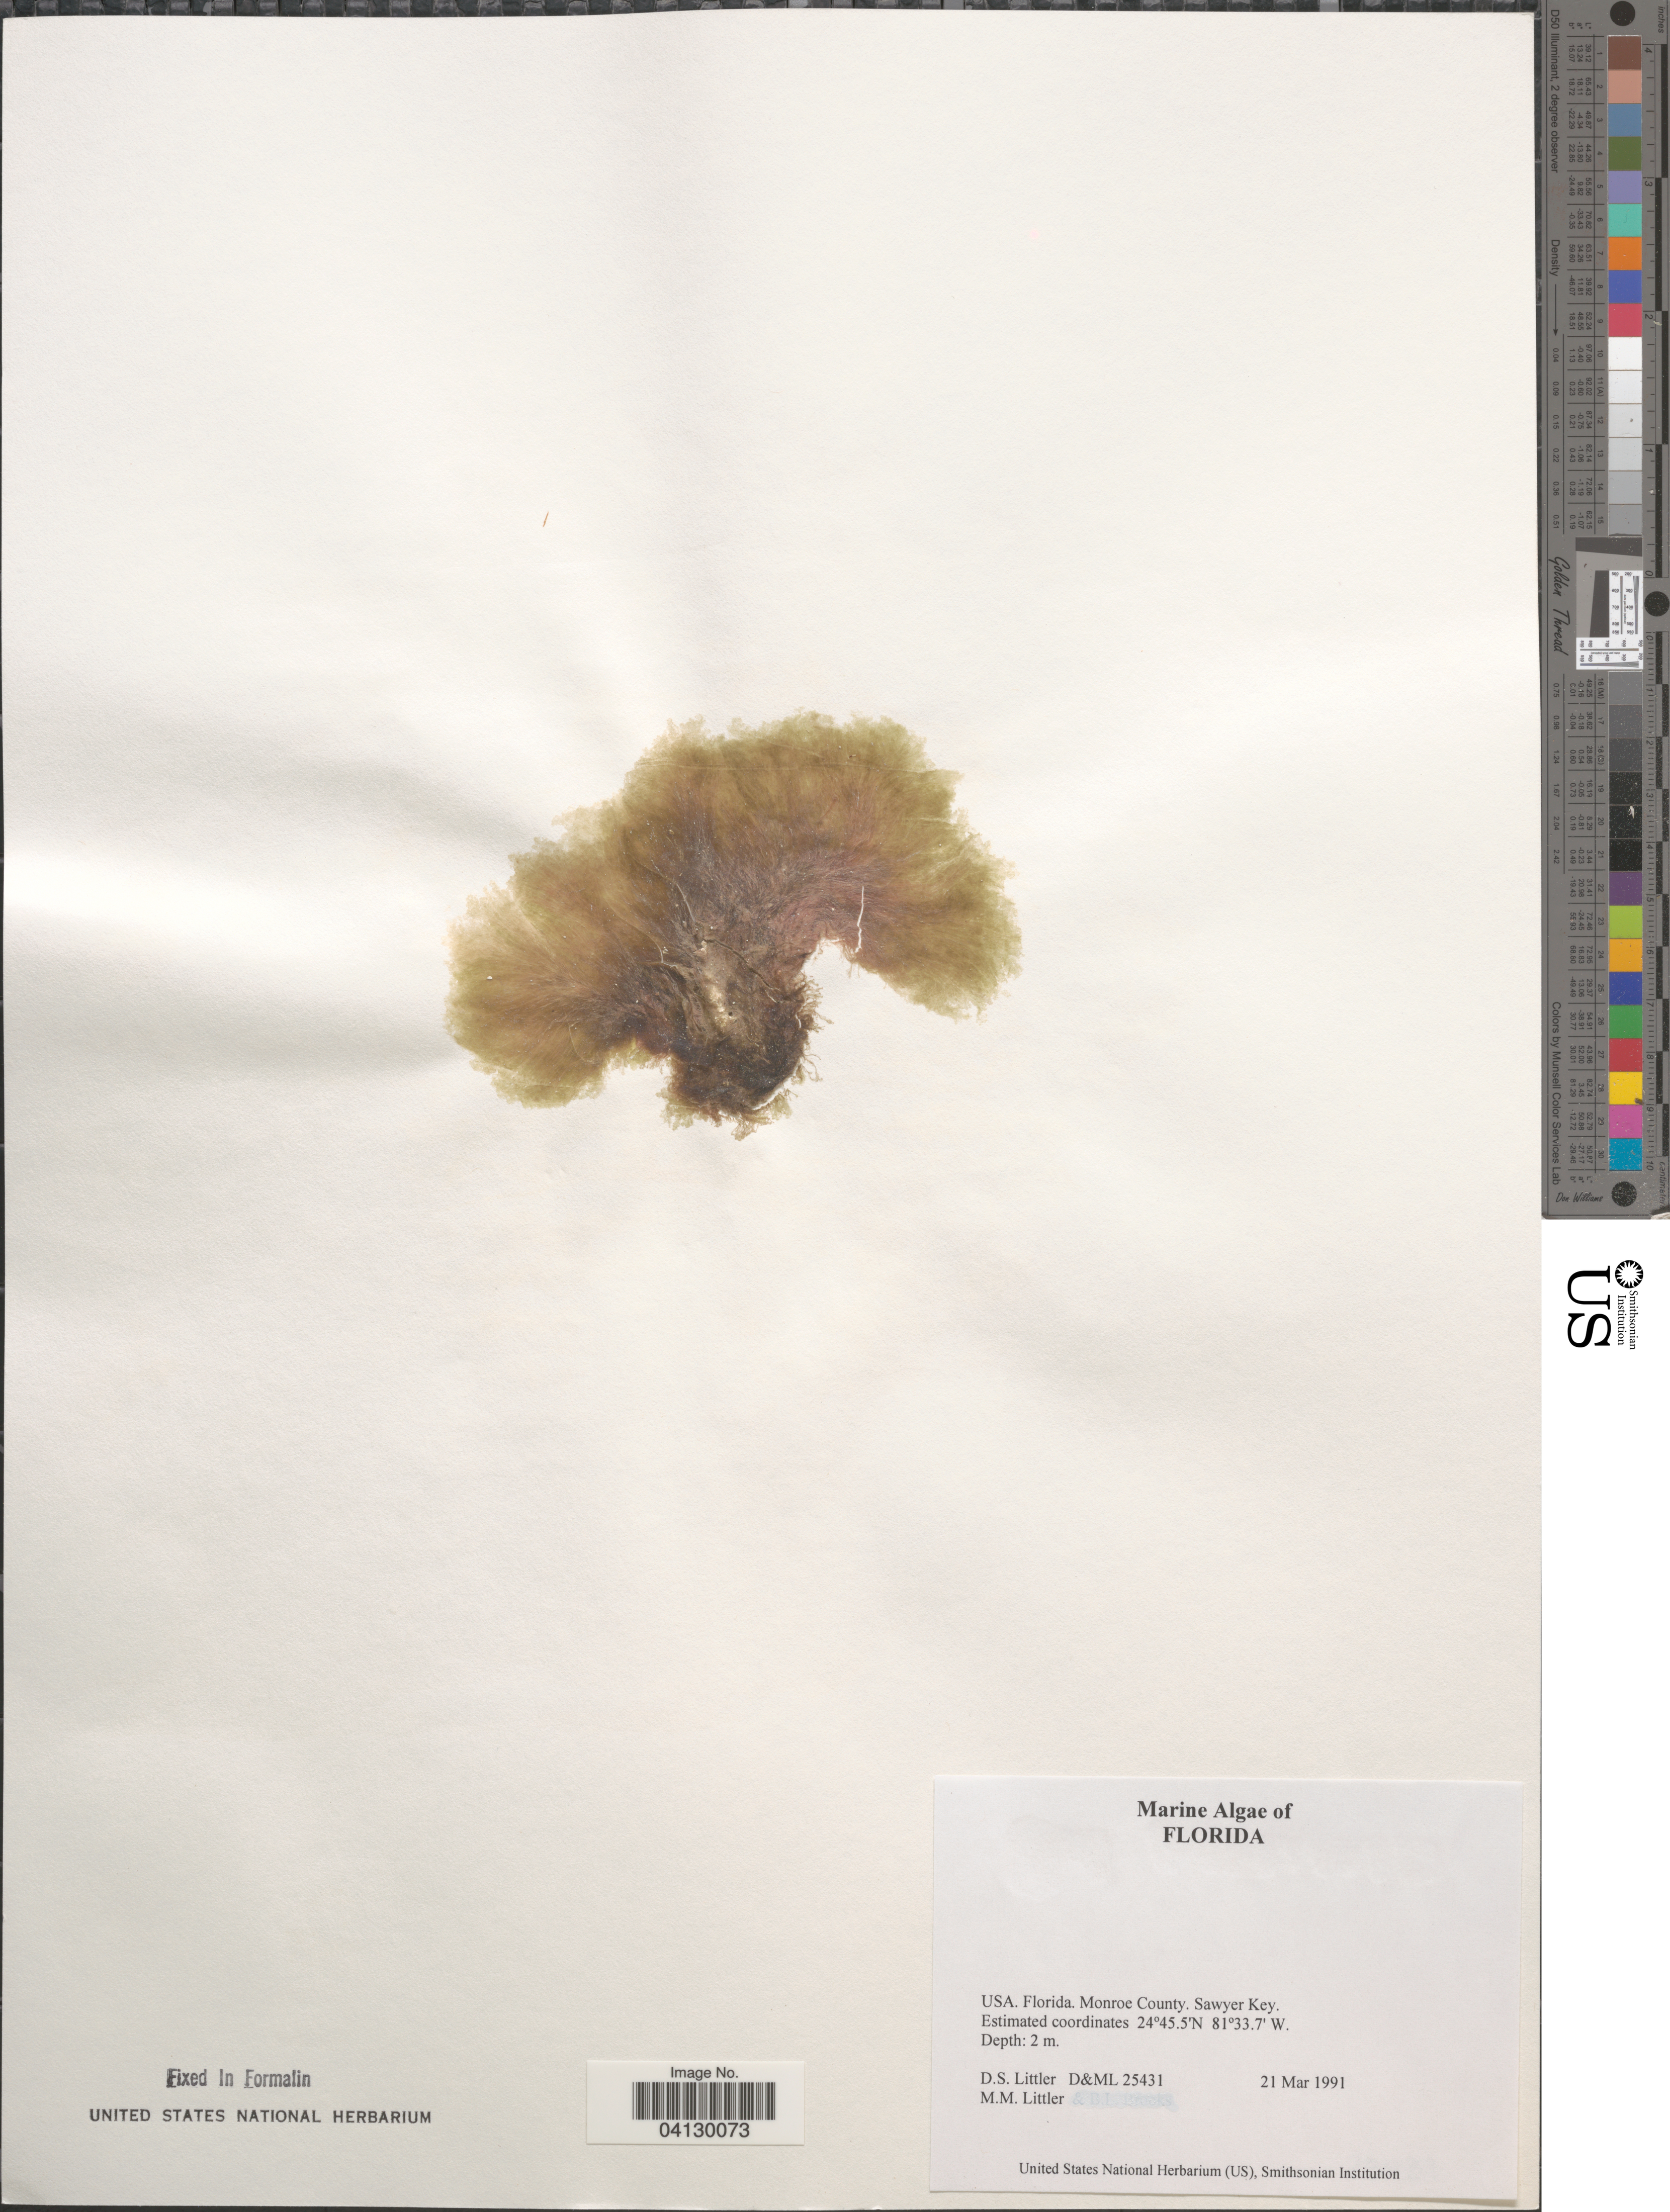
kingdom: Plantae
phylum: Rhodophyta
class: Florideophyceae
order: Corallinales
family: Corallinaceae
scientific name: Crustose Coralline Algae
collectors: D. S. Littler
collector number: D&ML 25431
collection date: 1991-03-21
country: United States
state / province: Florida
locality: Monroe County. Sawyer Key.